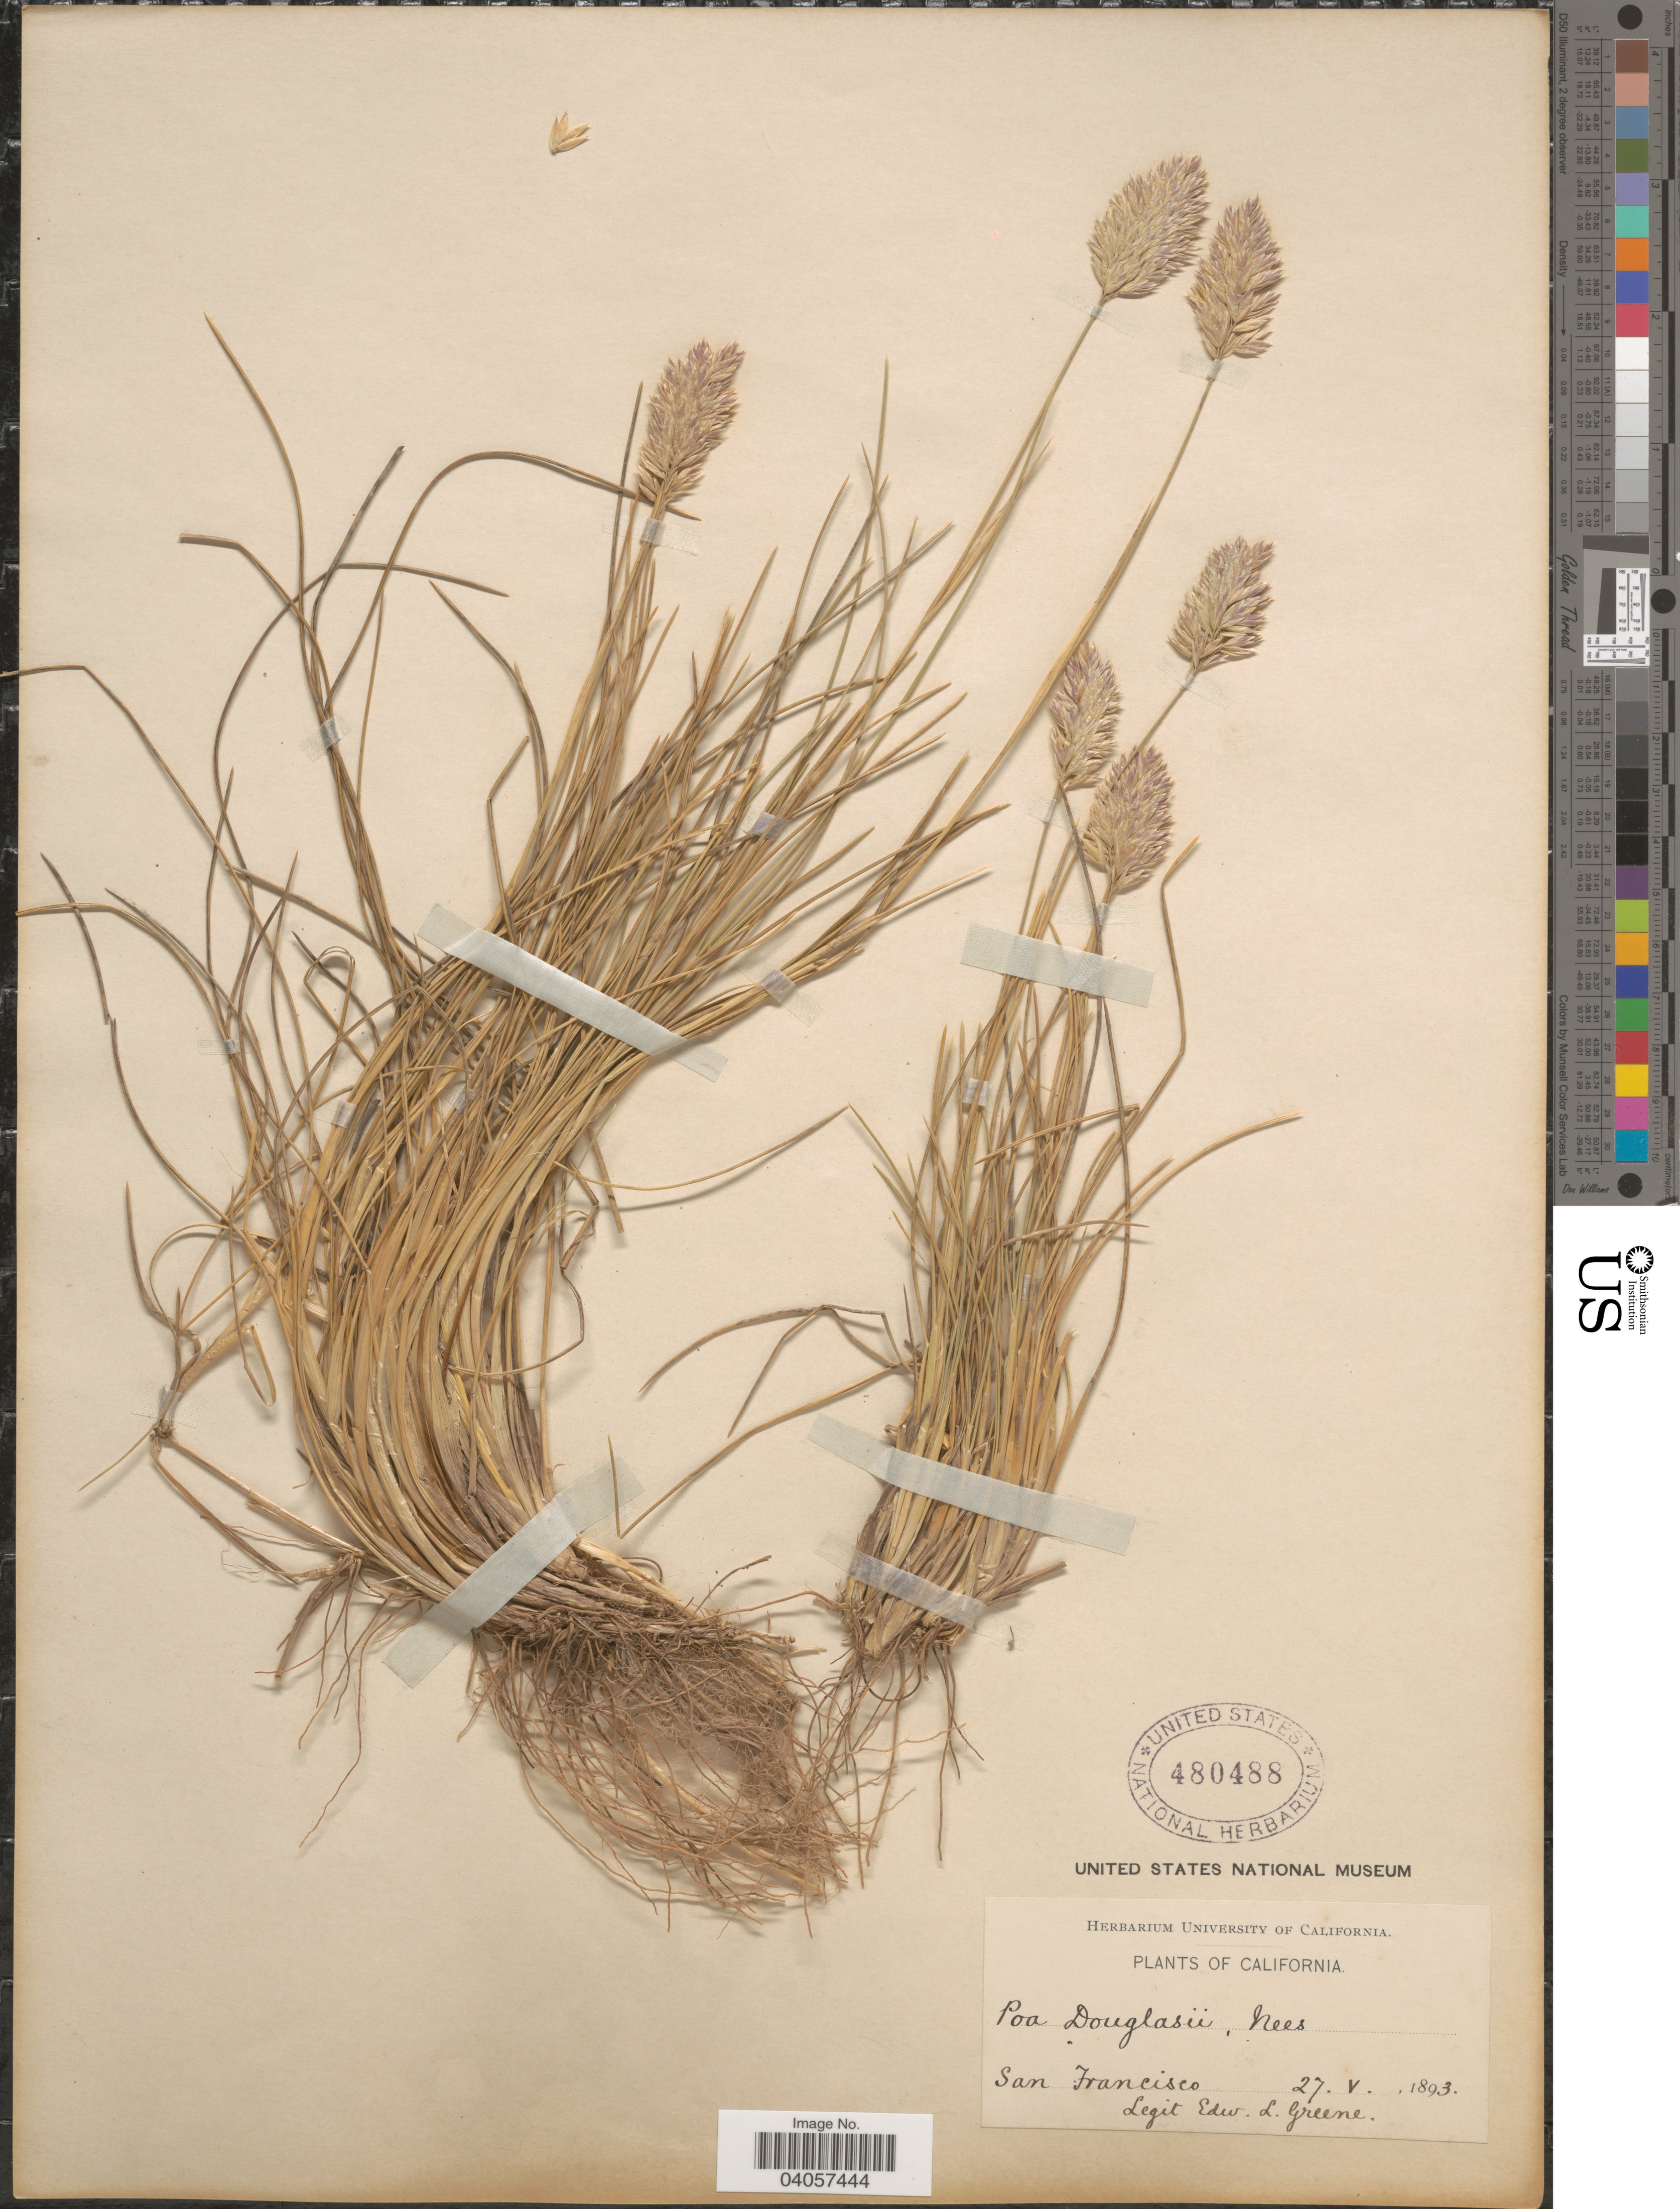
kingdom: Plantae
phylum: Tracheophyta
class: Liliopsida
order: Poales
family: Poaceae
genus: Poa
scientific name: Poa douglasii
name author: Nees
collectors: E. L. Greene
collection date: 1893-05-27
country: United States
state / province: California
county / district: San Francisco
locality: San Francisco.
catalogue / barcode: US 480488